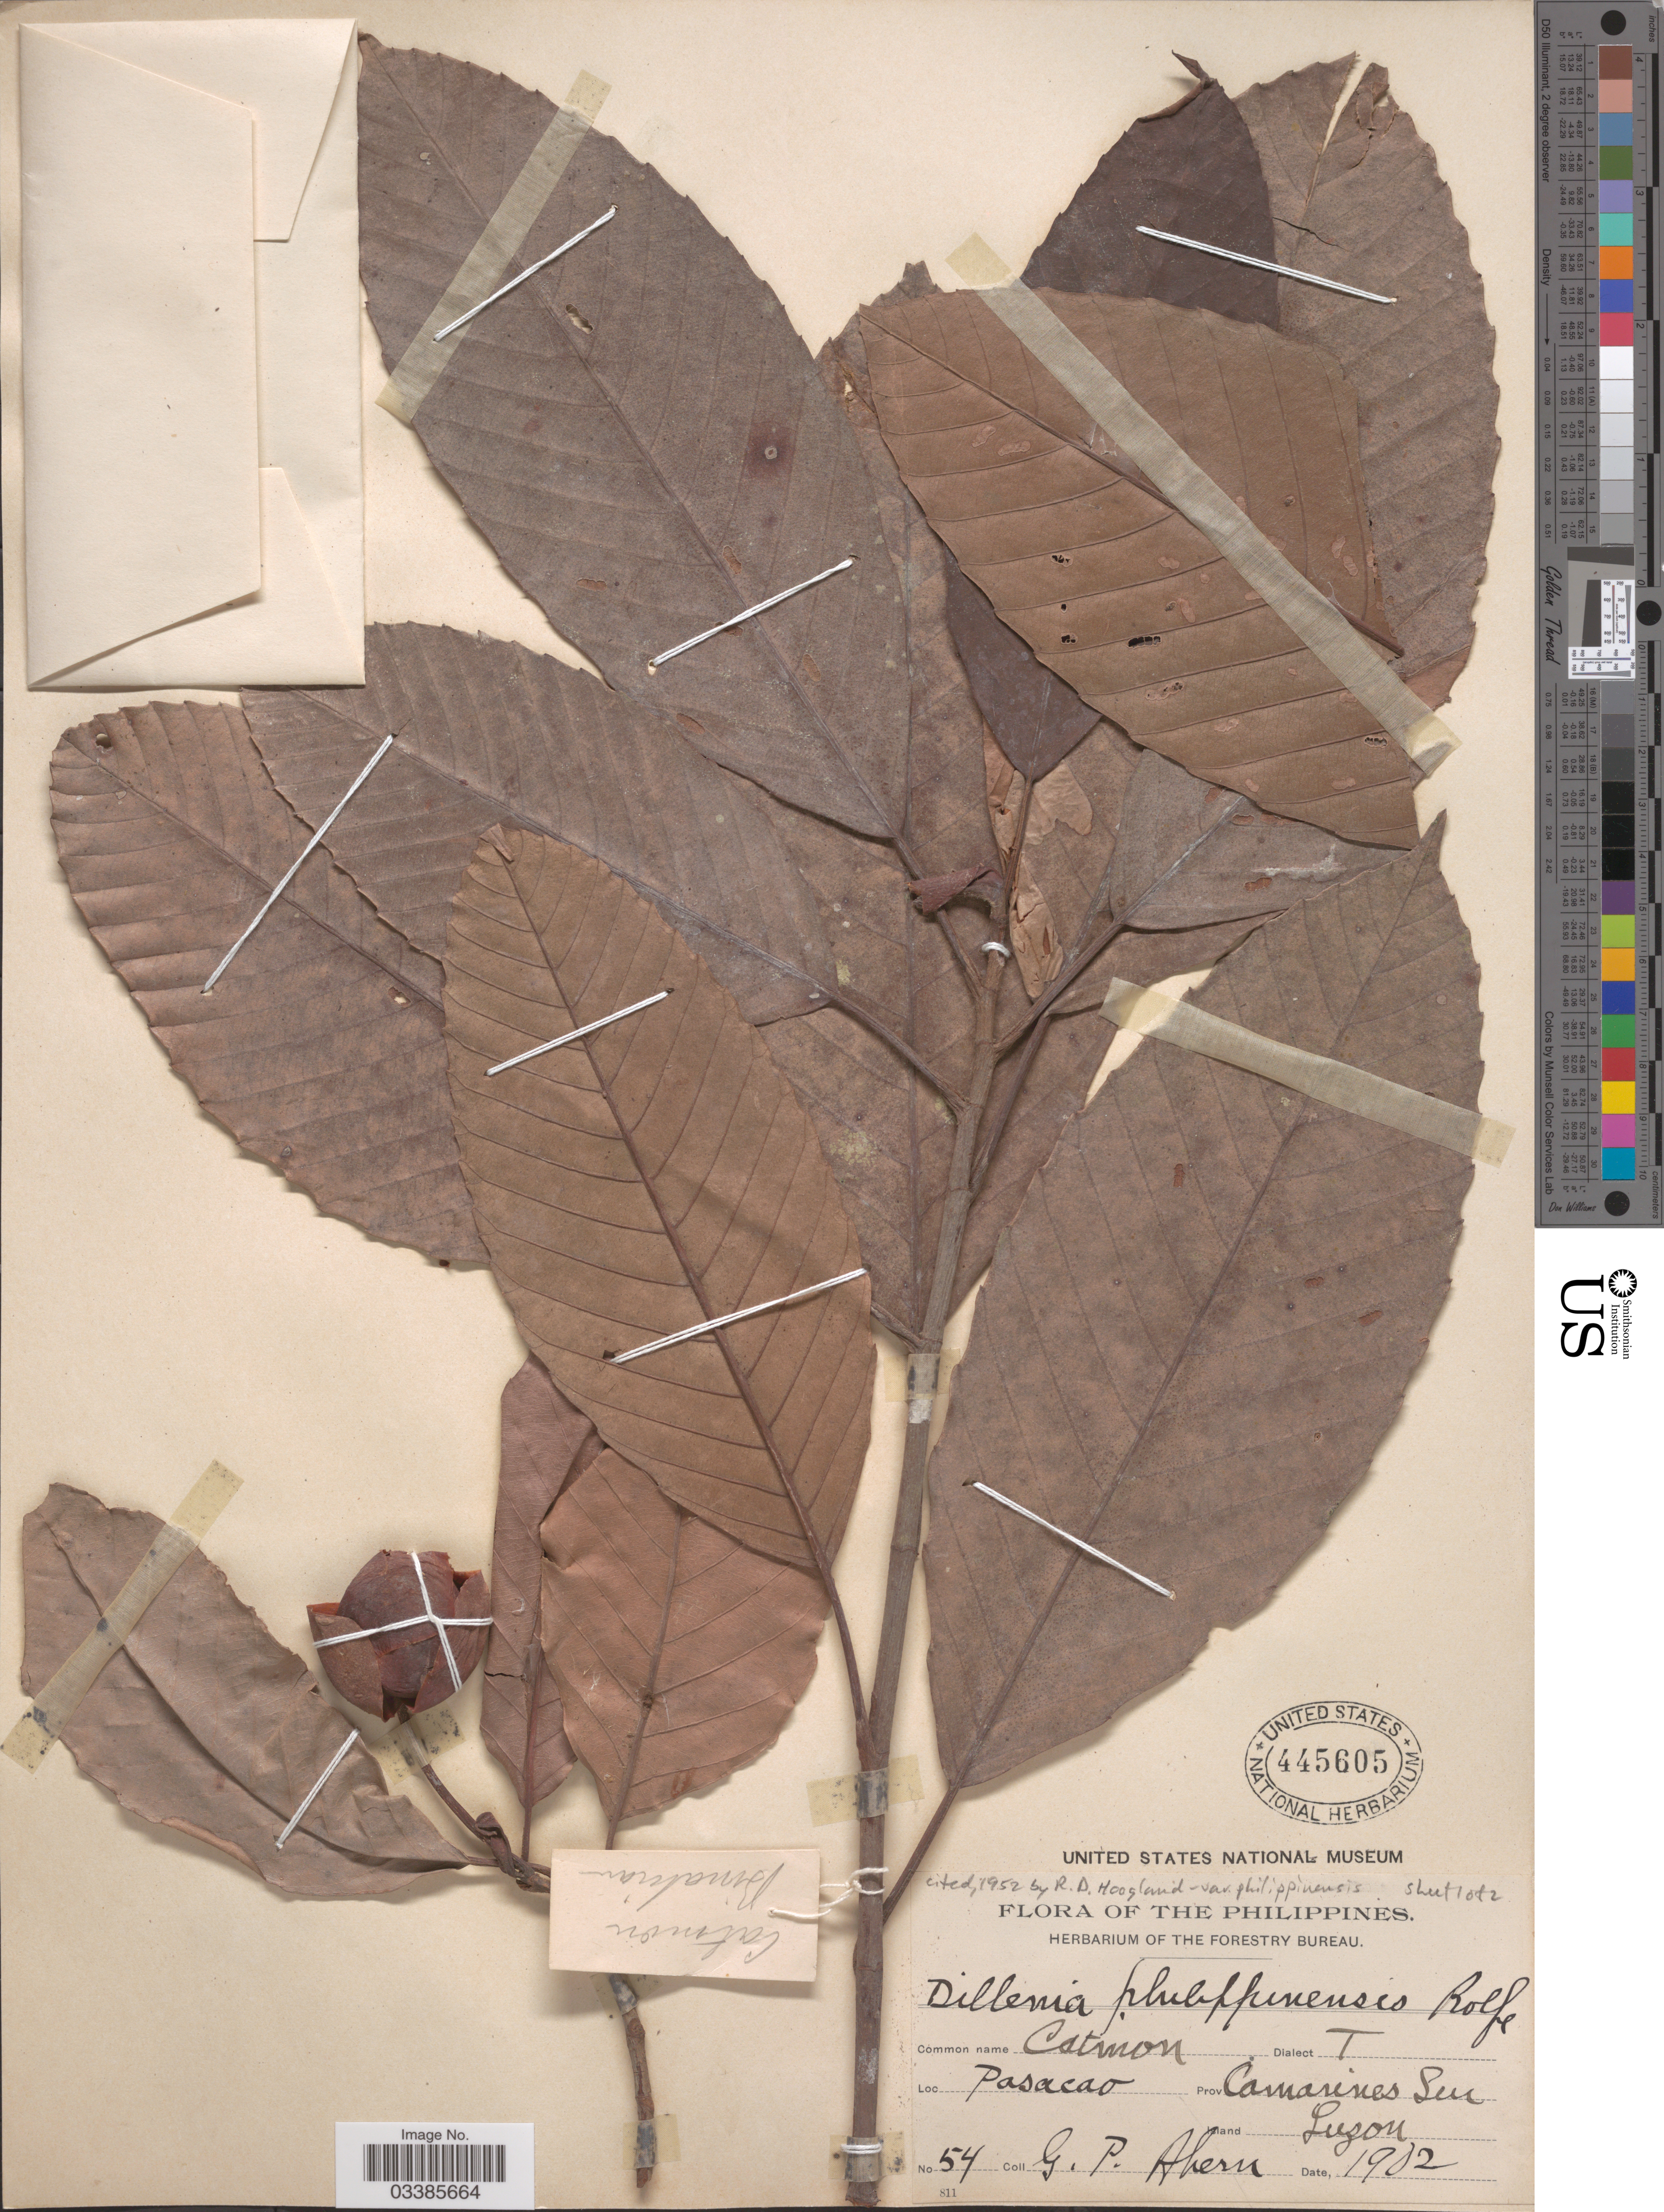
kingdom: Plantae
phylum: Tracheophyta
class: Magnoliopsida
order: Dilleniales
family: Dilleniaceae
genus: Dillenia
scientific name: Dillenia philippinensis var. philippinensis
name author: Rolfe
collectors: G. Ahern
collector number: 54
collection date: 1902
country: Philippines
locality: Pasacao. Prov. Camarines Sur. Island Luzon.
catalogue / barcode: US 445605